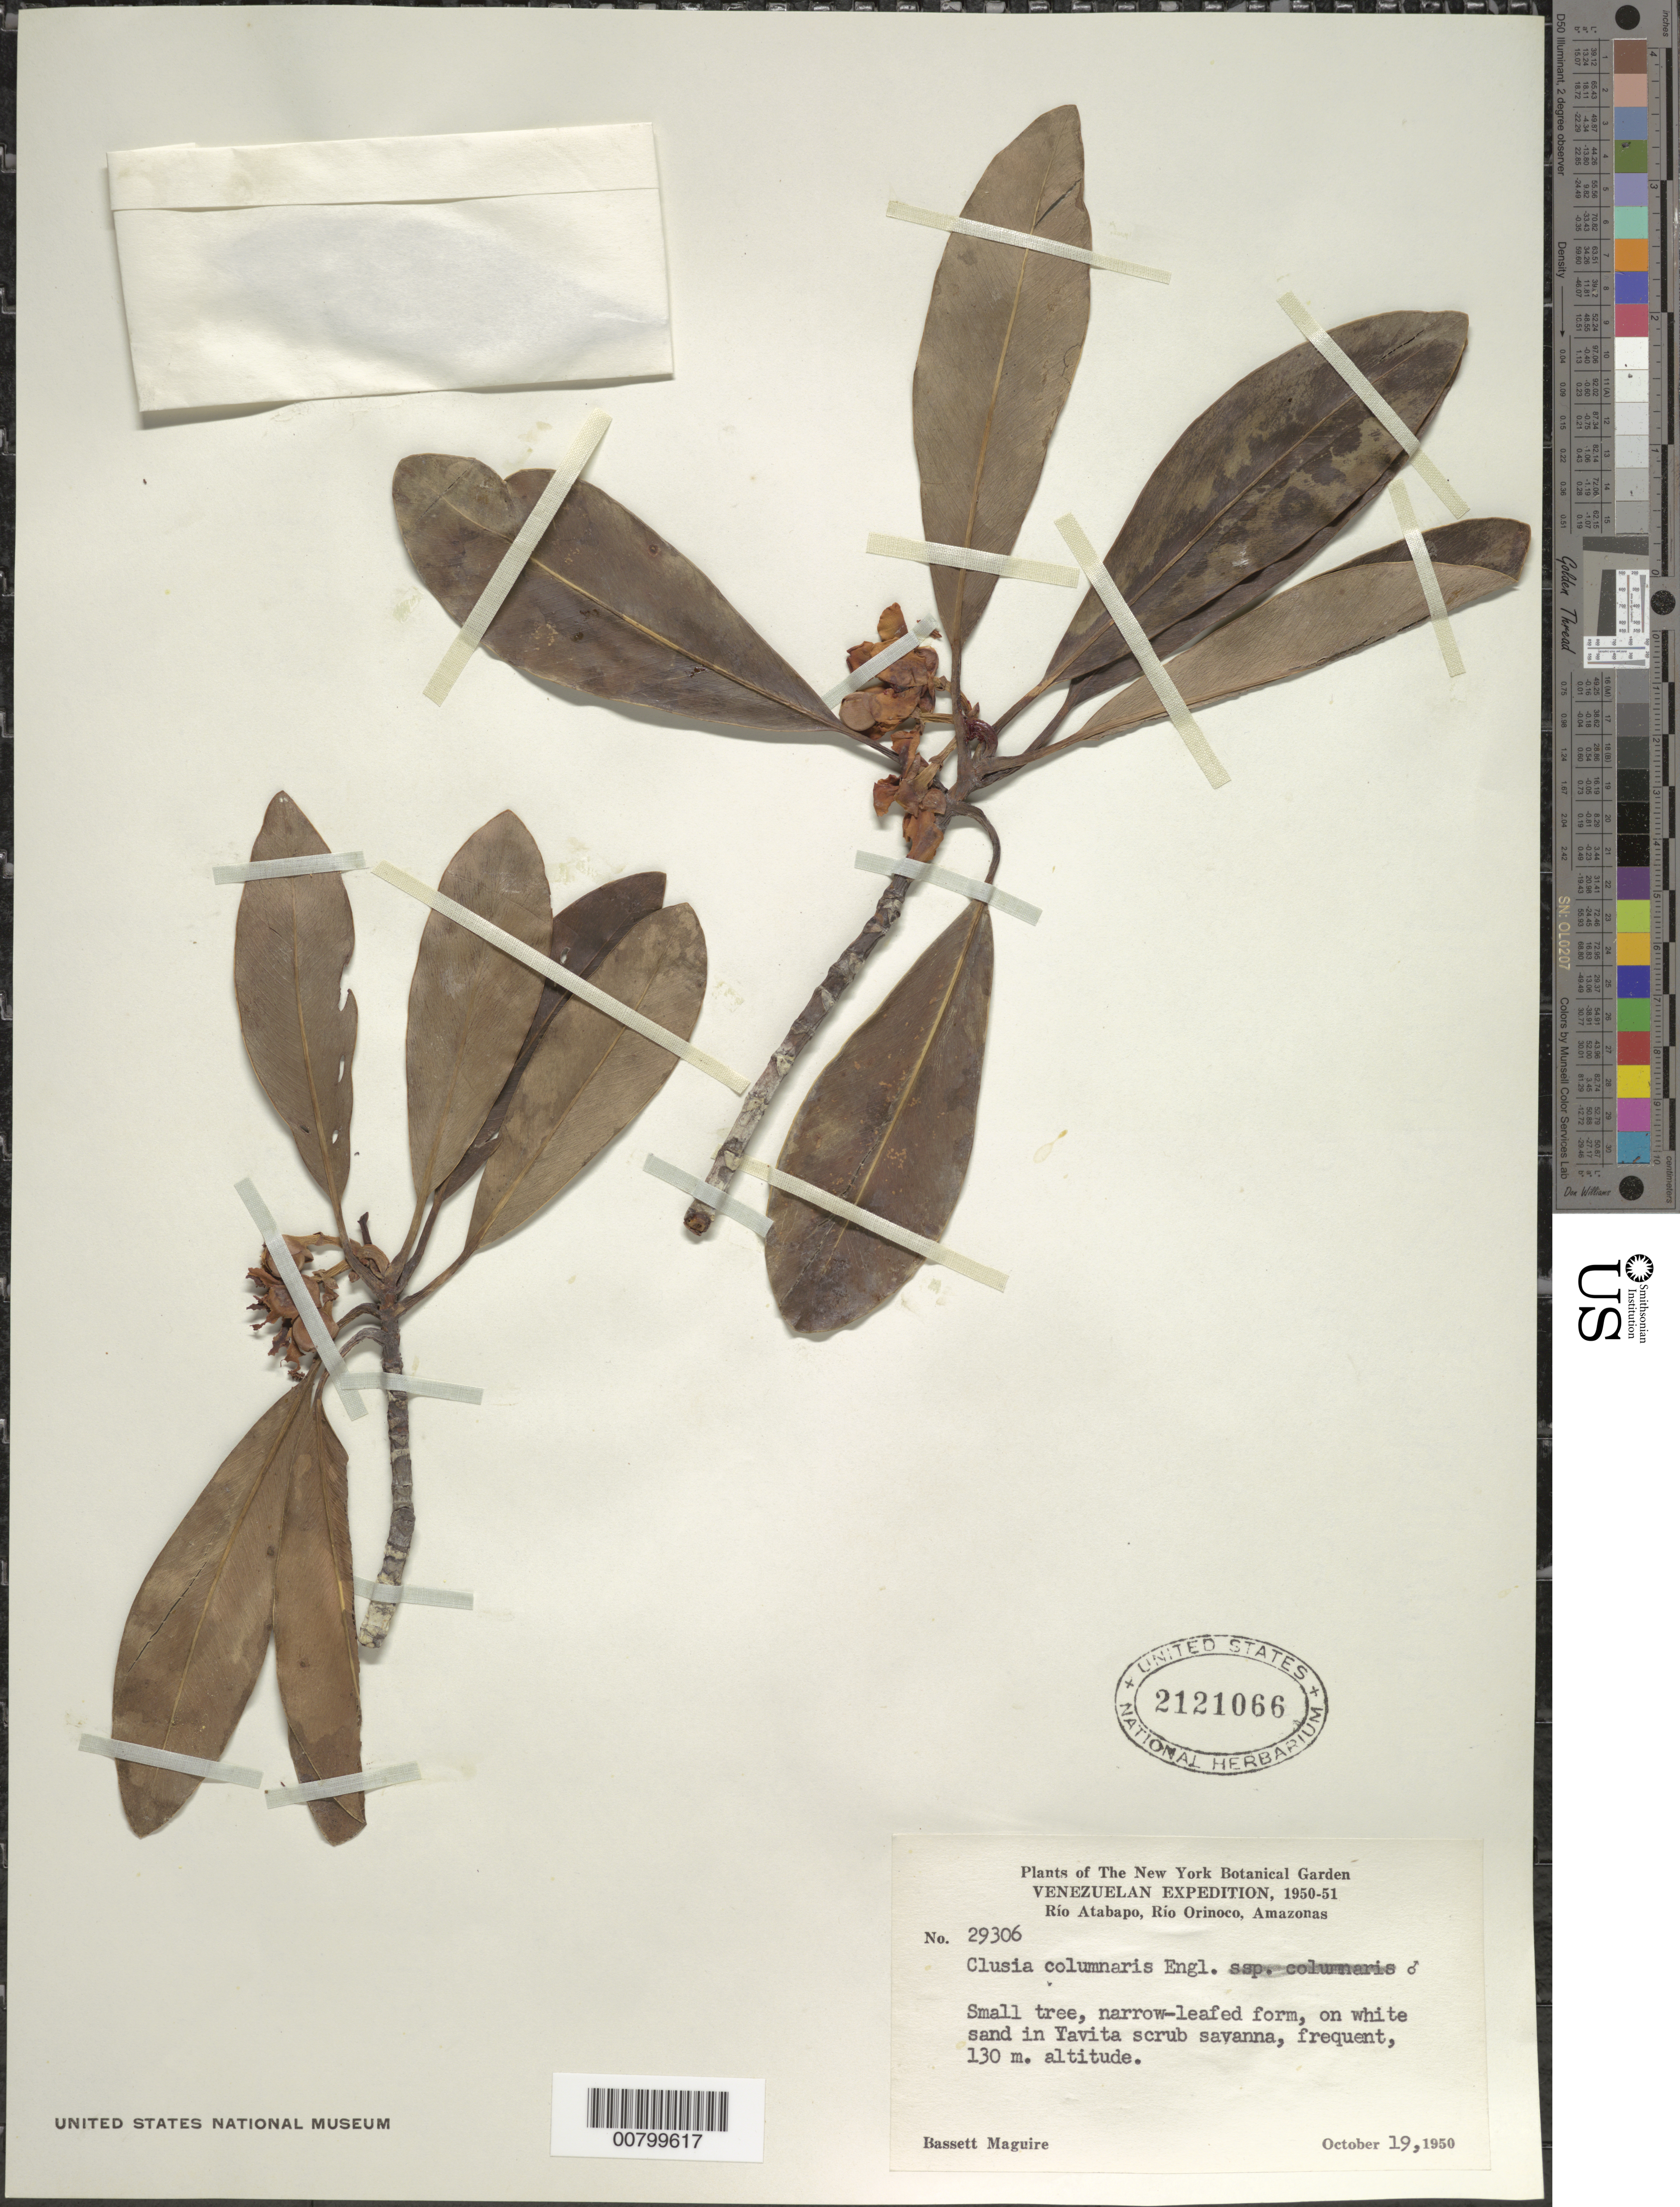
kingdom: Plantae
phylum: Tracheophyta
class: Magnoliopsida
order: Malpighiales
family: Clusiaceae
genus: Clusia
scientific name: Clusia columnaris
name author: Engl.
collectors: B. Maguire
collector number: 29306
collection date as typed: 19-Oct-50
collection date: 1950-10-19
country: Venezuela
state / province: Amazonas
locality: Yavita, Río Atabapo, Río Orinoco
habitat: White sand, scrub savanna.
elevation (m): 130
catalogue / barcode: US 2121066